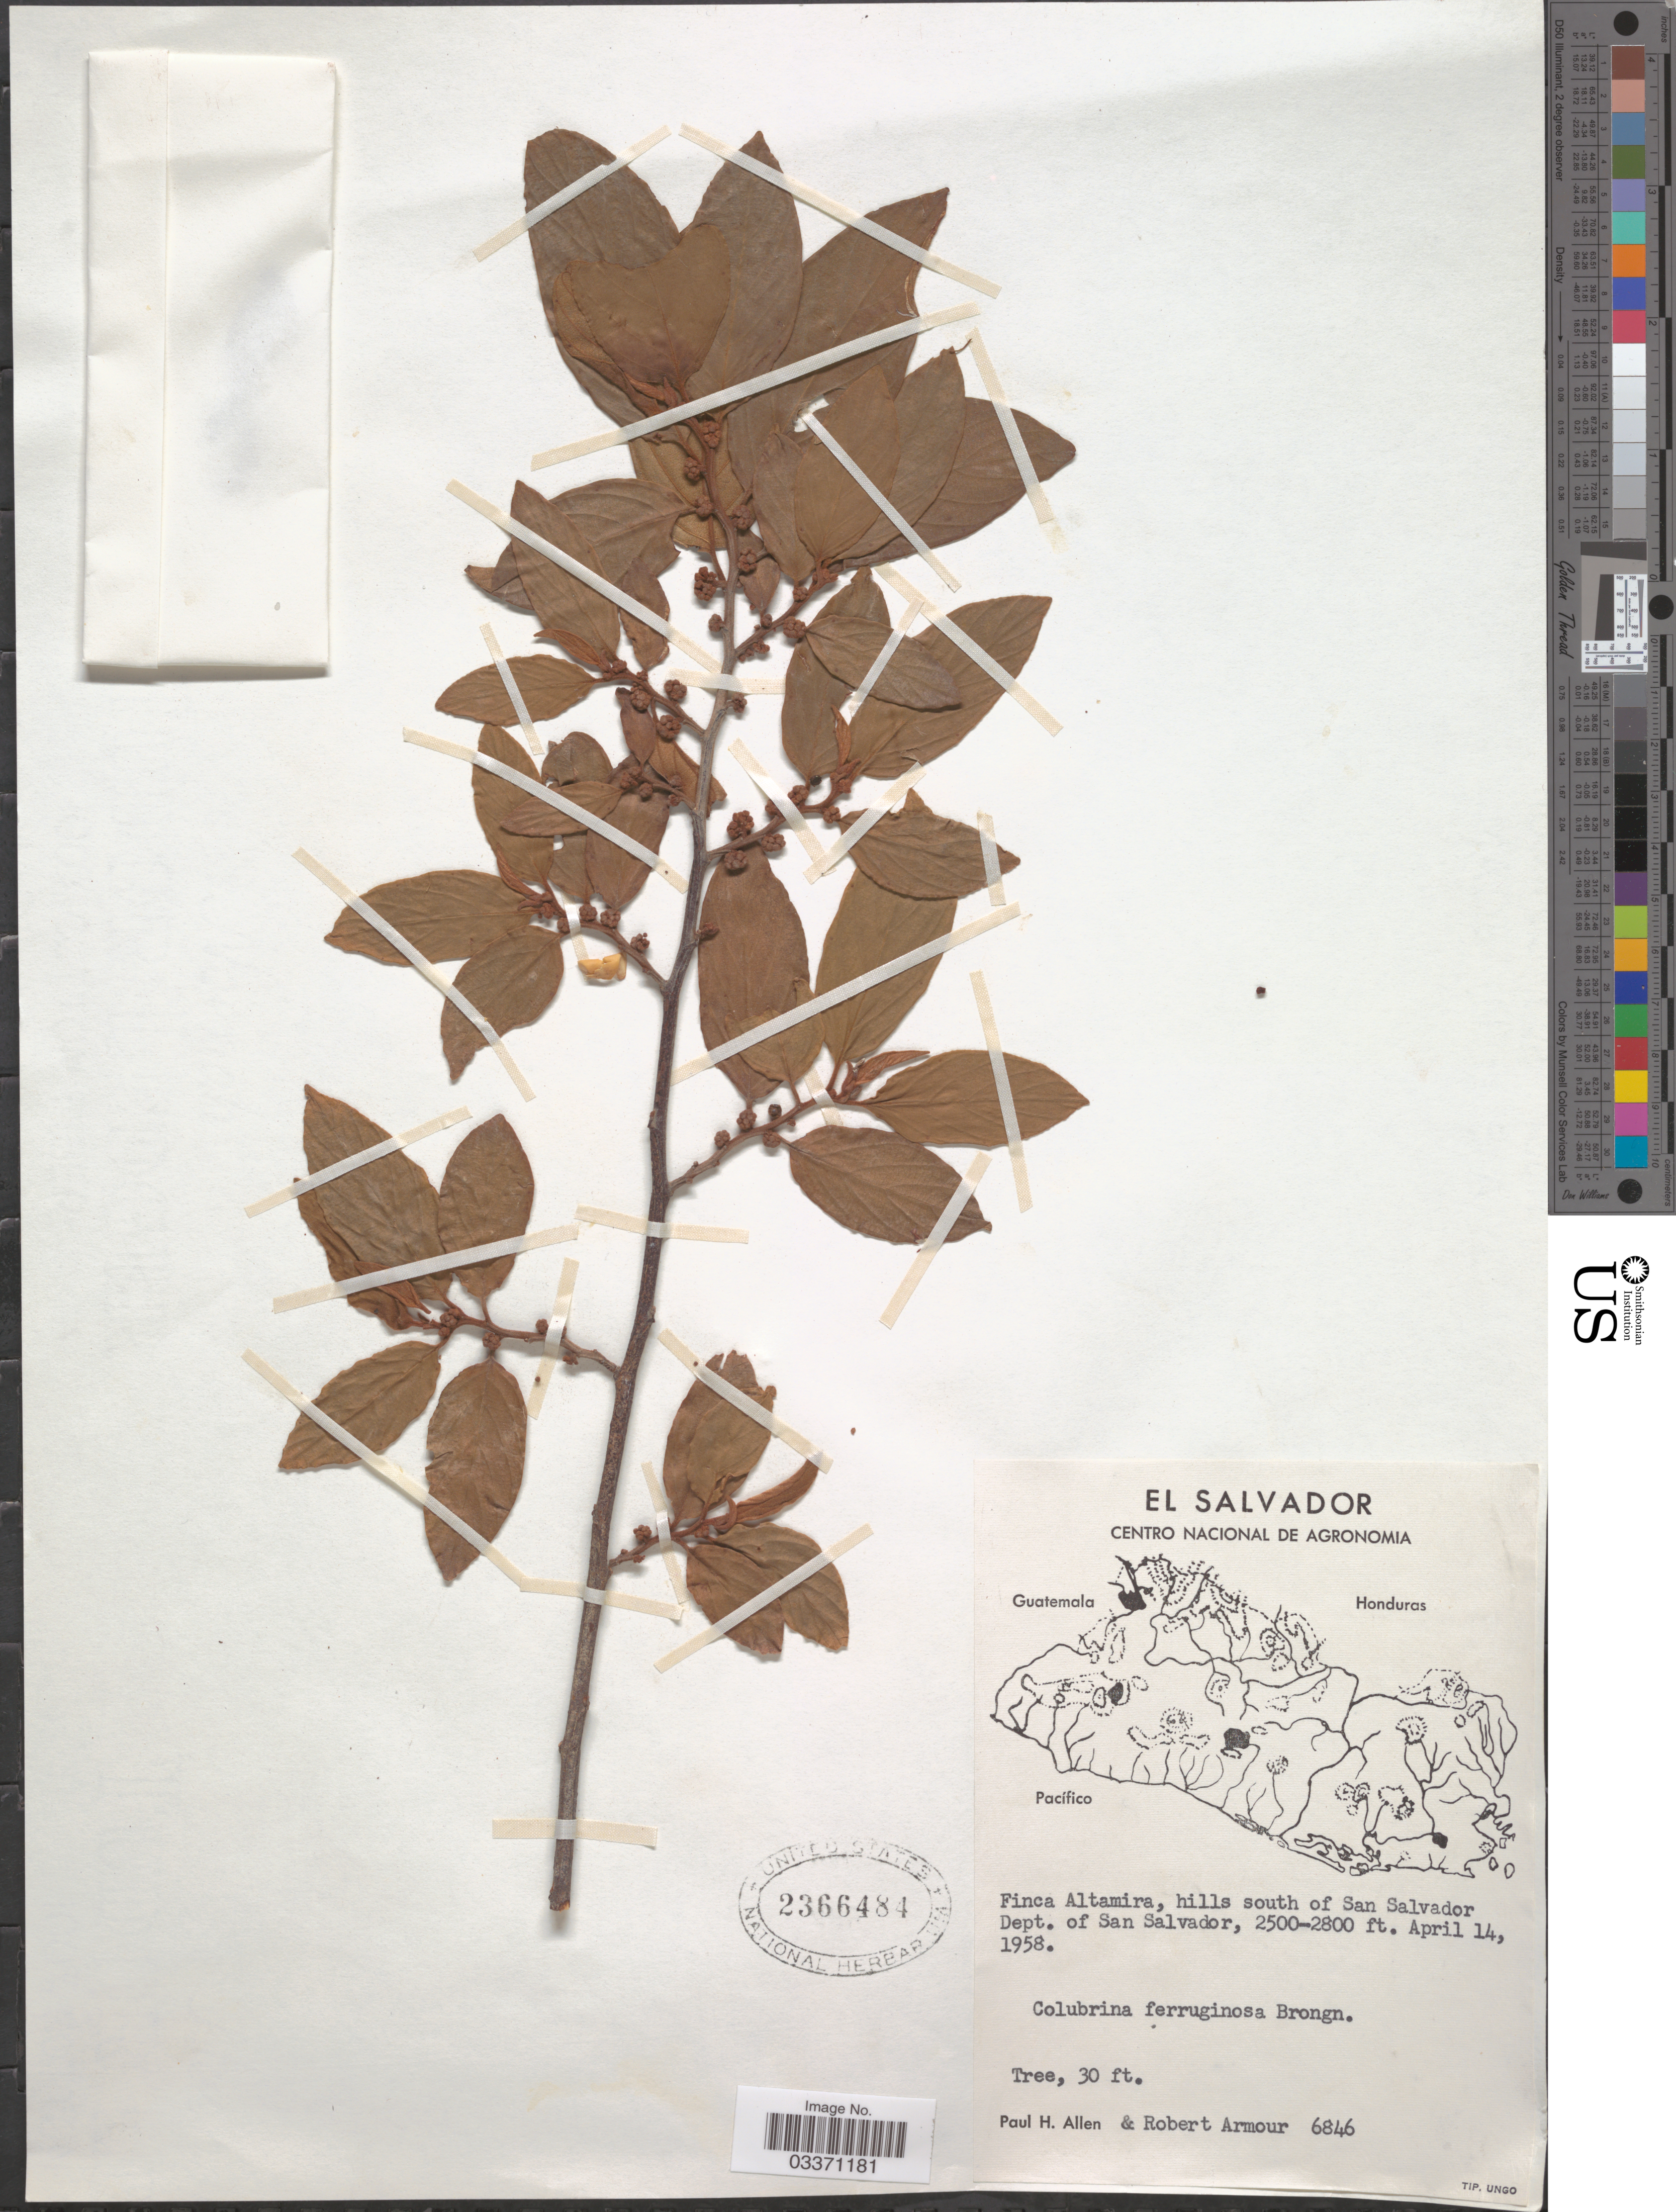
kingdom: Plantae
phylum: Tracheophyta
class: Magnoliopsida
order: Rosales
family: Rhamnaceae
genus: Colubrina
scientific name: Colubrina arborescens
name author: (Mill.) Sarg.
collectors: P. H. Allen & R. Armour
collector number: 6846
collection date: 1958-04-14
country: El Salvador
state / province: San Salvador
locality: Finca Altamira, hills south of San Salvador, Dept. of San Salvador.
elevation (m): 762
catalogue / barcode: US 2366484